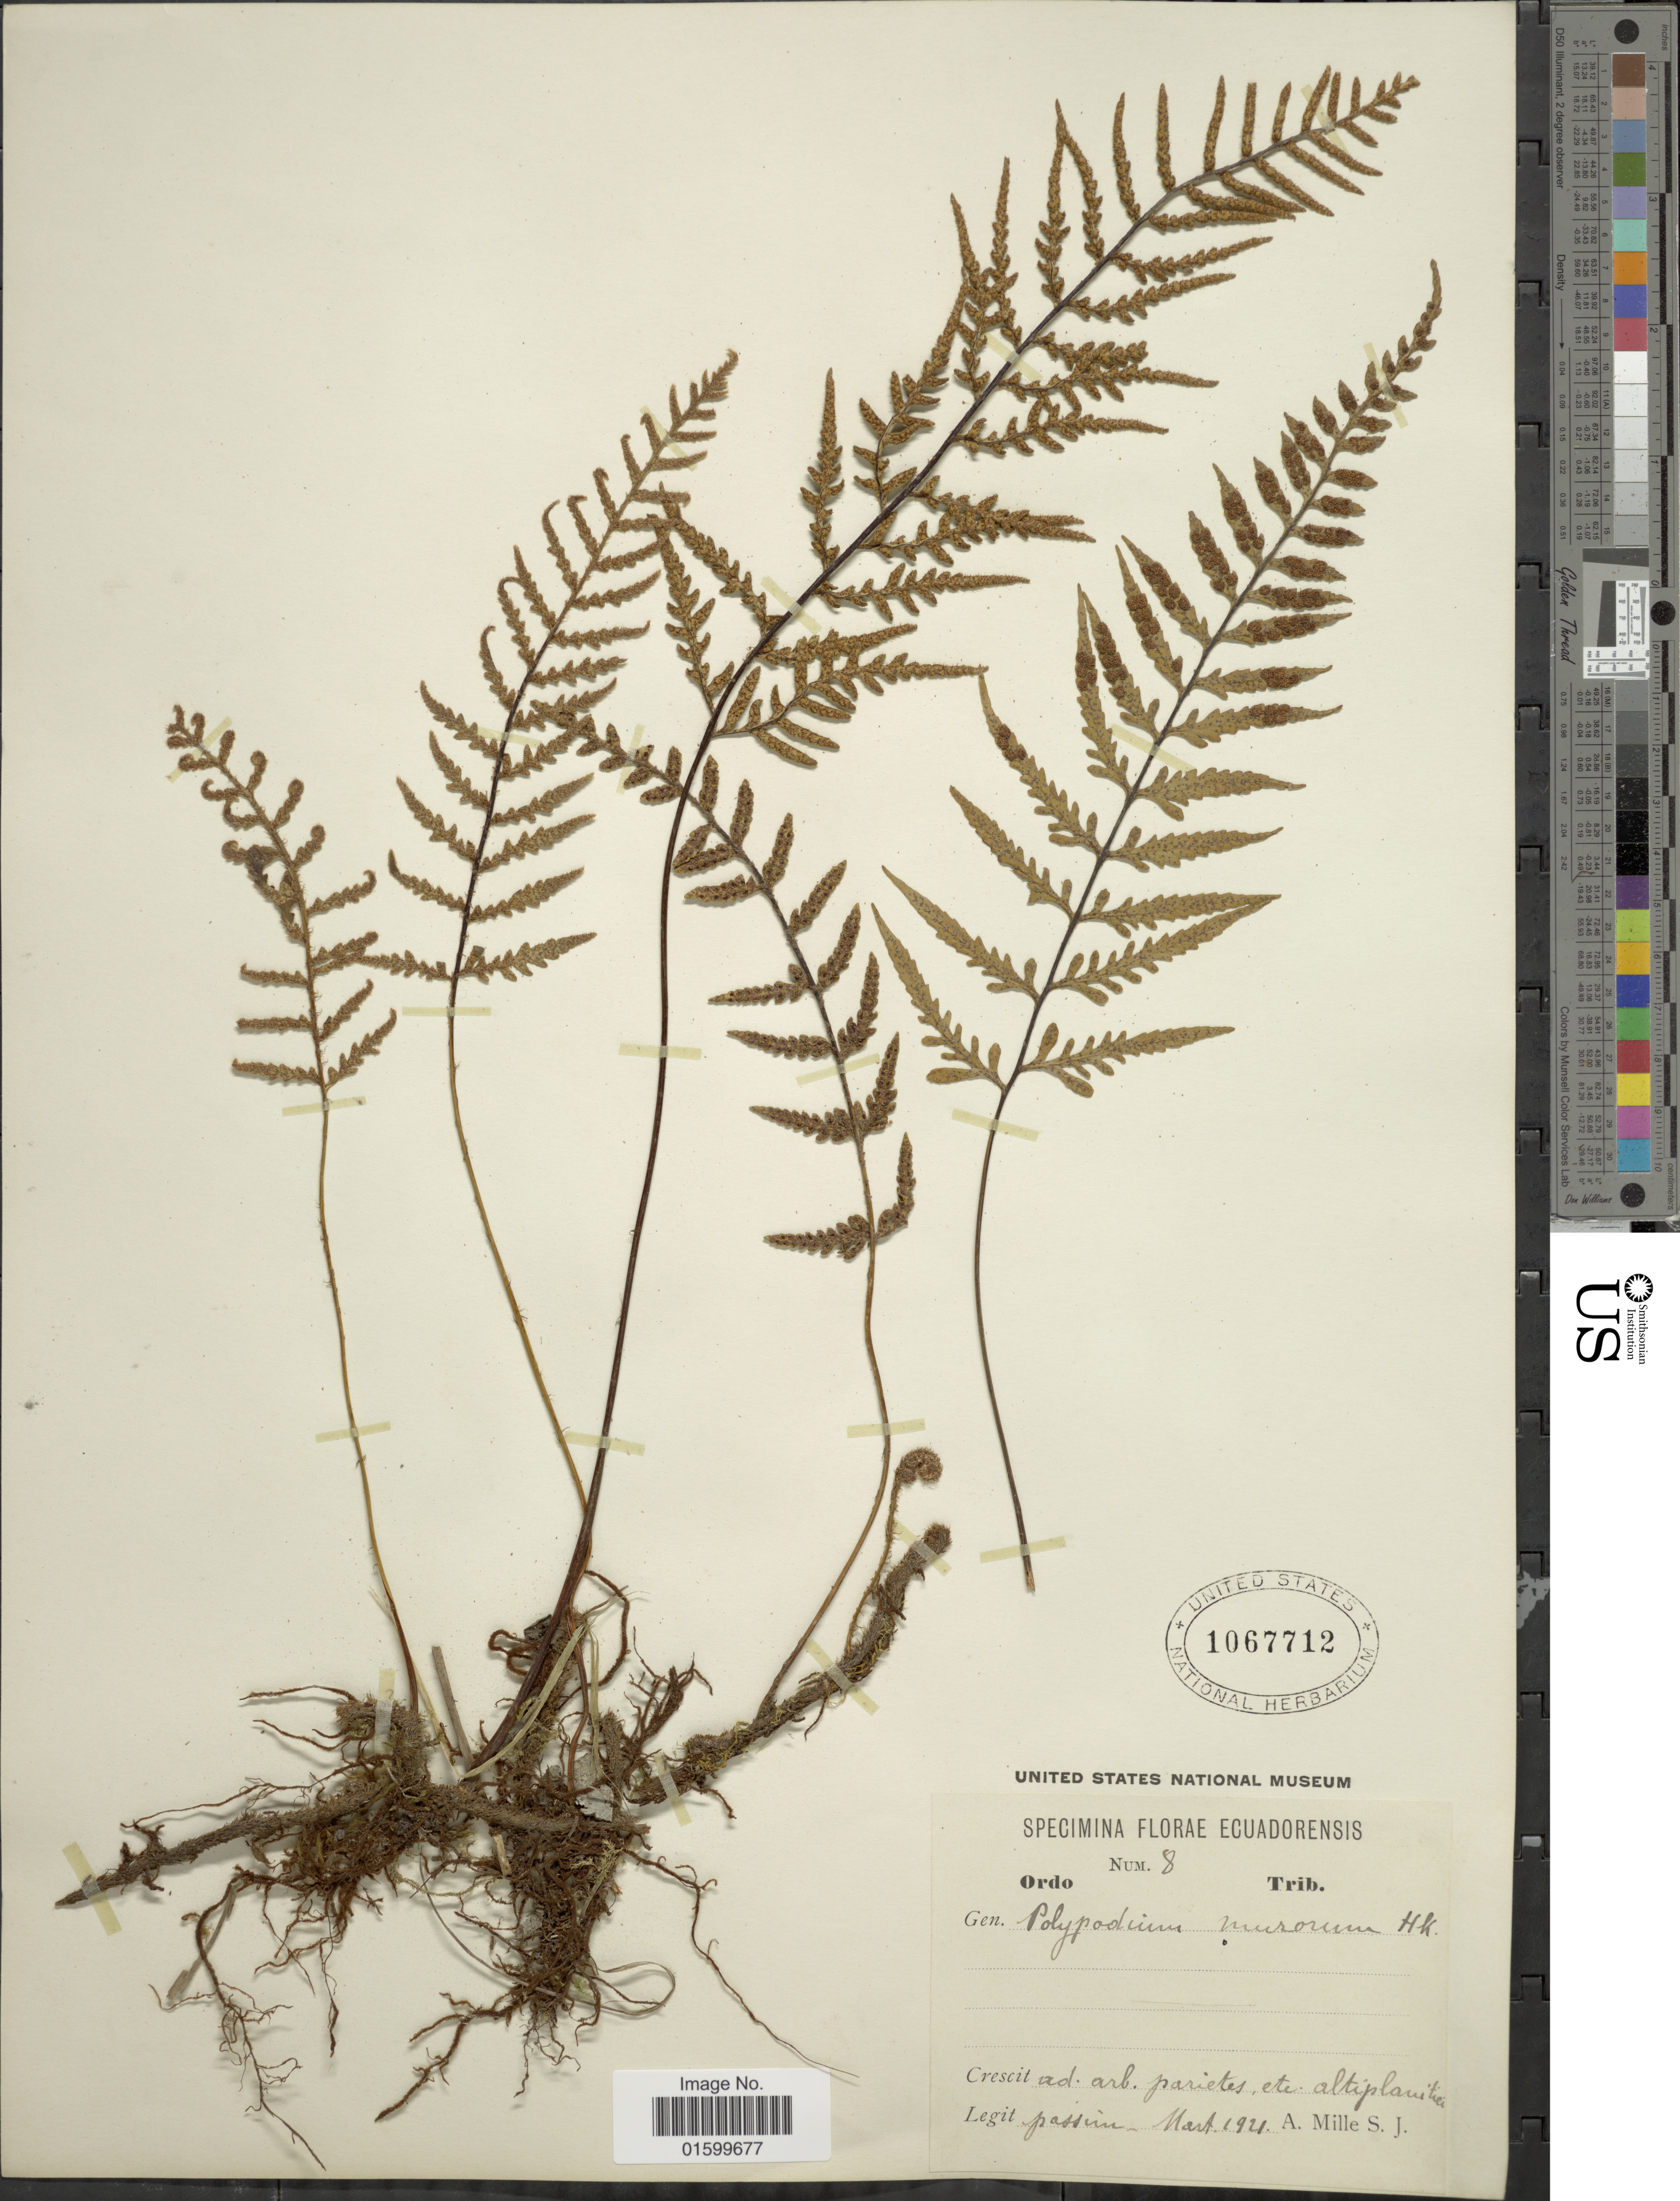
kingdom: Plantae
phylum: Tracheophyta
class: Polypodiopsida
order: Polypodiales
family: Polypodiaceae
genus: Pleopeltis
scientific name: Pleopeltis murorum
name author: (Hook.) A.R. Sm. & Tejero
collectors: A. Mille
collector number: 8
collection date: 1921-03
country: Ecuador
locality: Ecuadorensis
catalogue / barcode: US 1067712